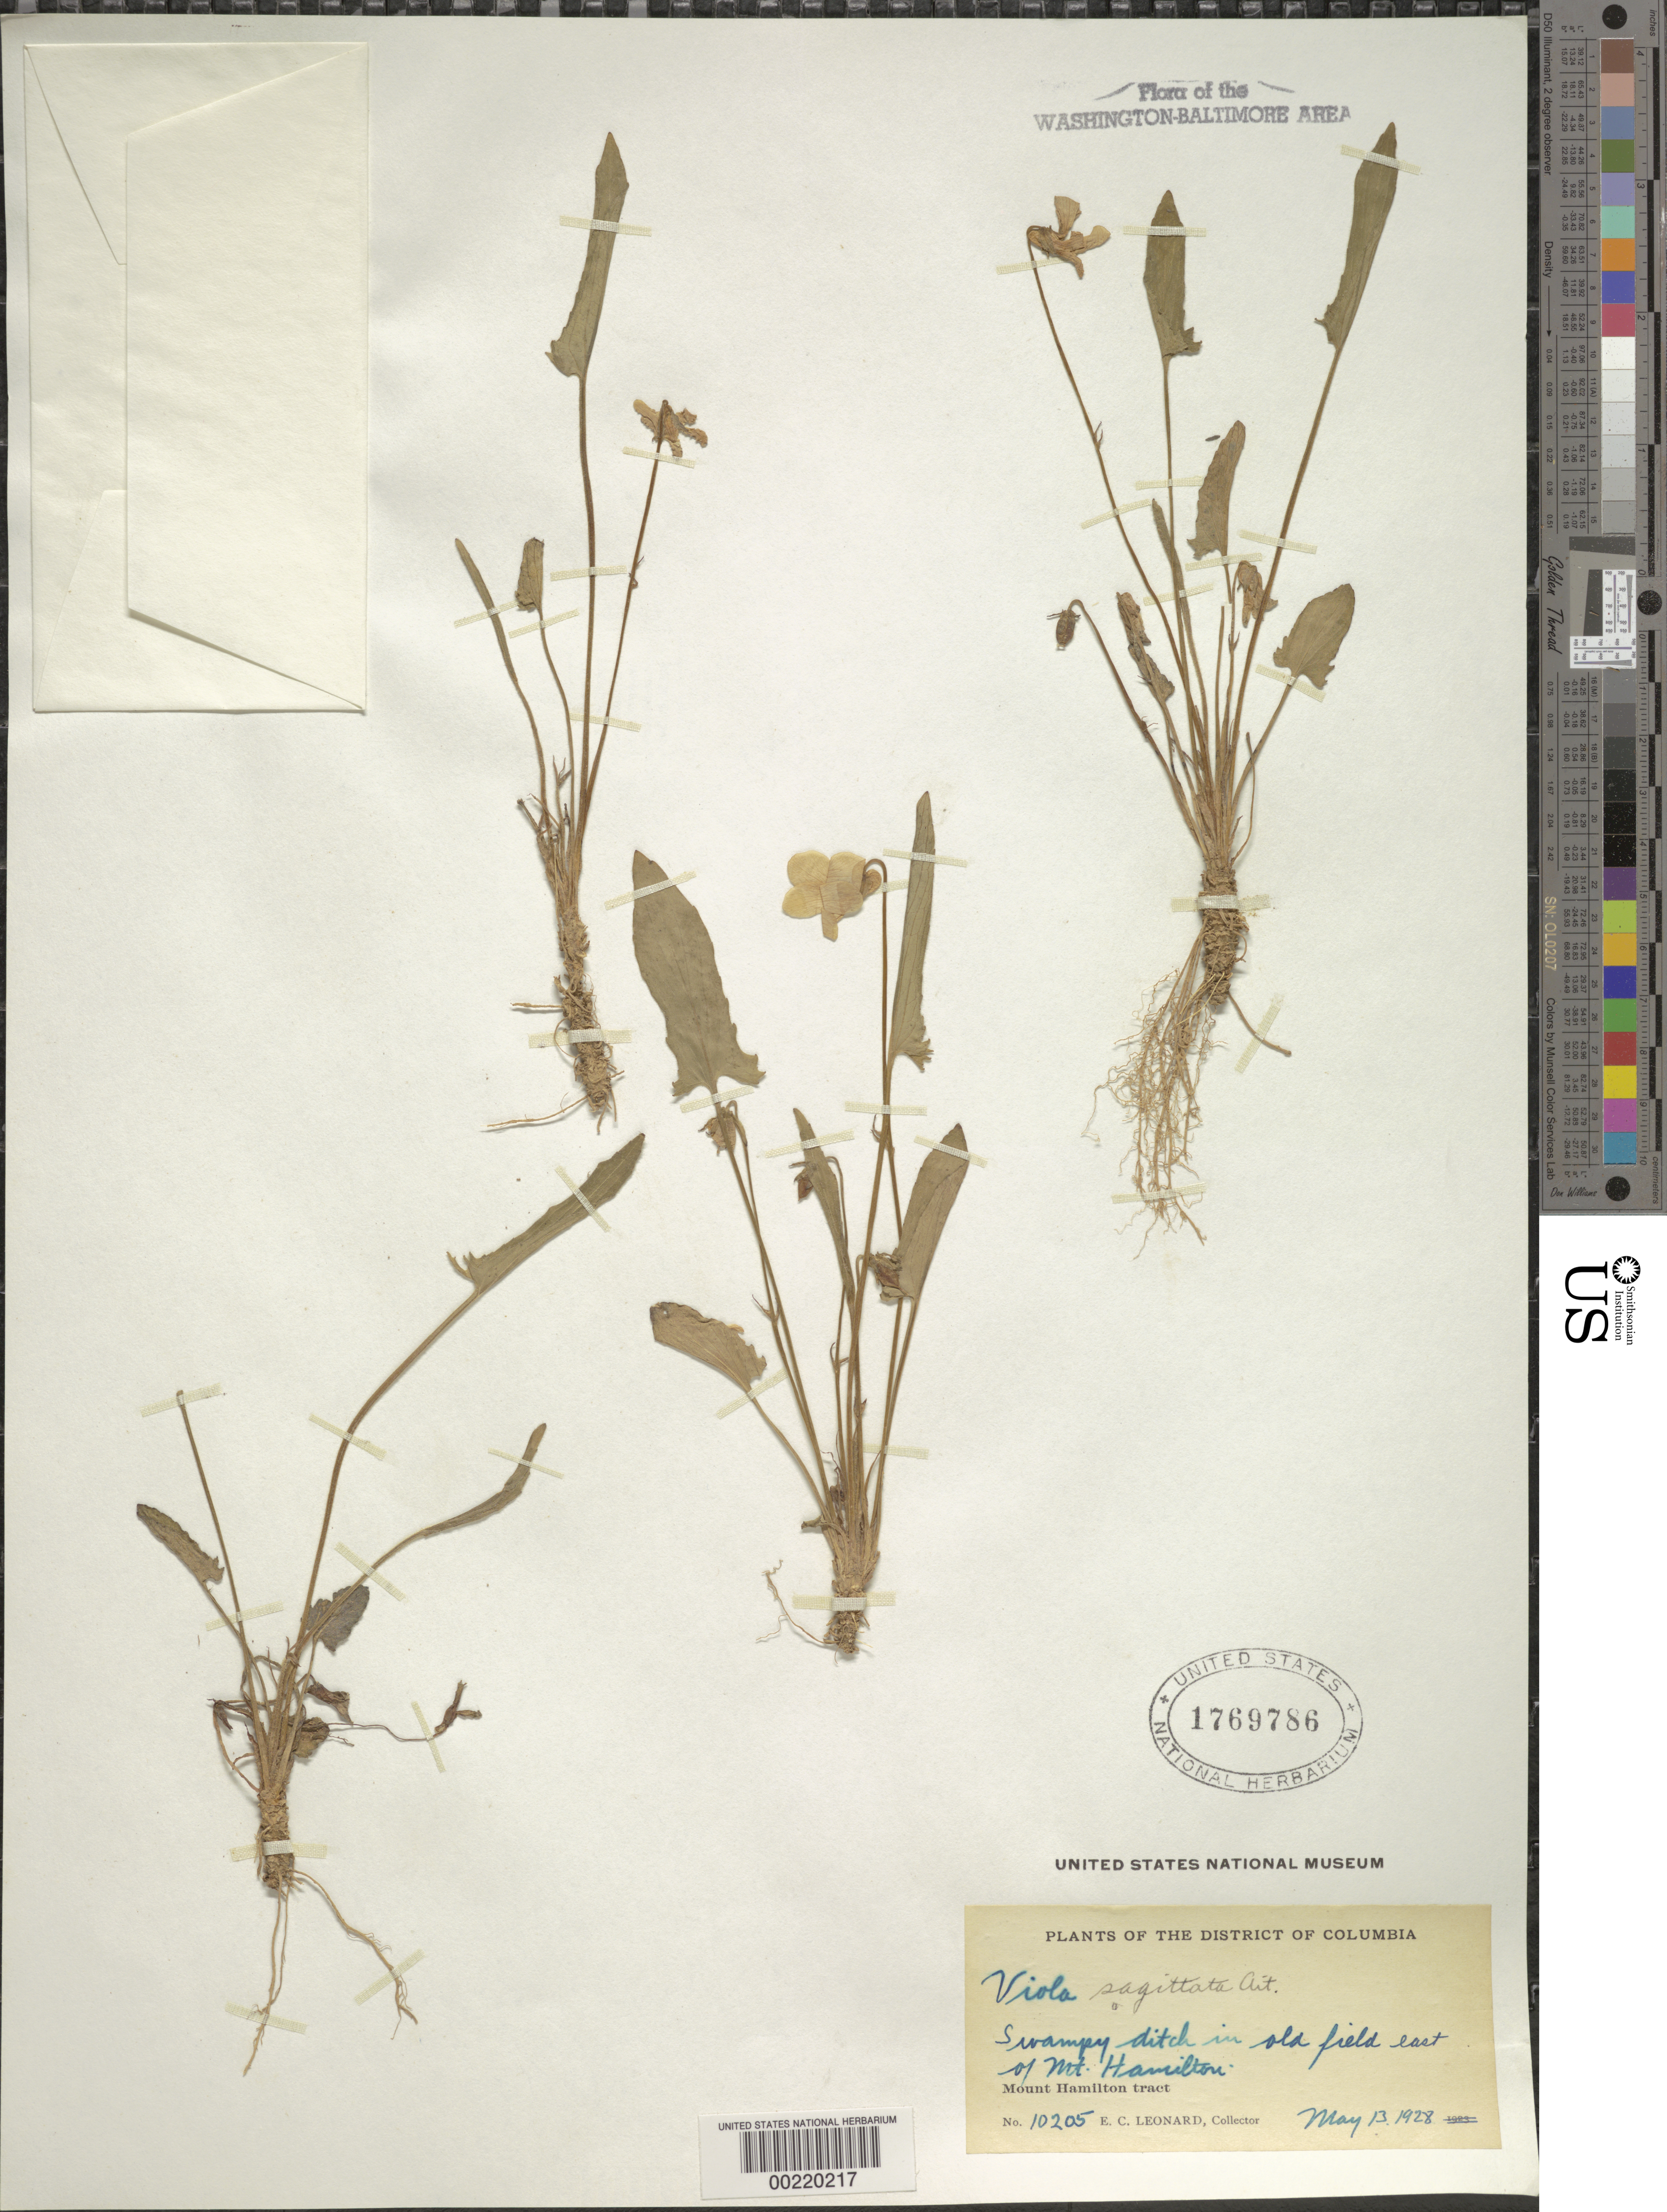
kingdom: Plantae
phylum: Tracheophyta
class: Magnoliopsida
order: Malpighiales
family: Violaceae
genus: Viola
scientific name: Viola sagittata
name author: Aiton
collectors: E. C. Leonard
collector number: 10205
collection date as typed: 13 May 1928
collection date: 1928-05-13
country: United States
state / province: District of Columbia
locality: Mount Hamilton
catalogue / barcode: US 1769786